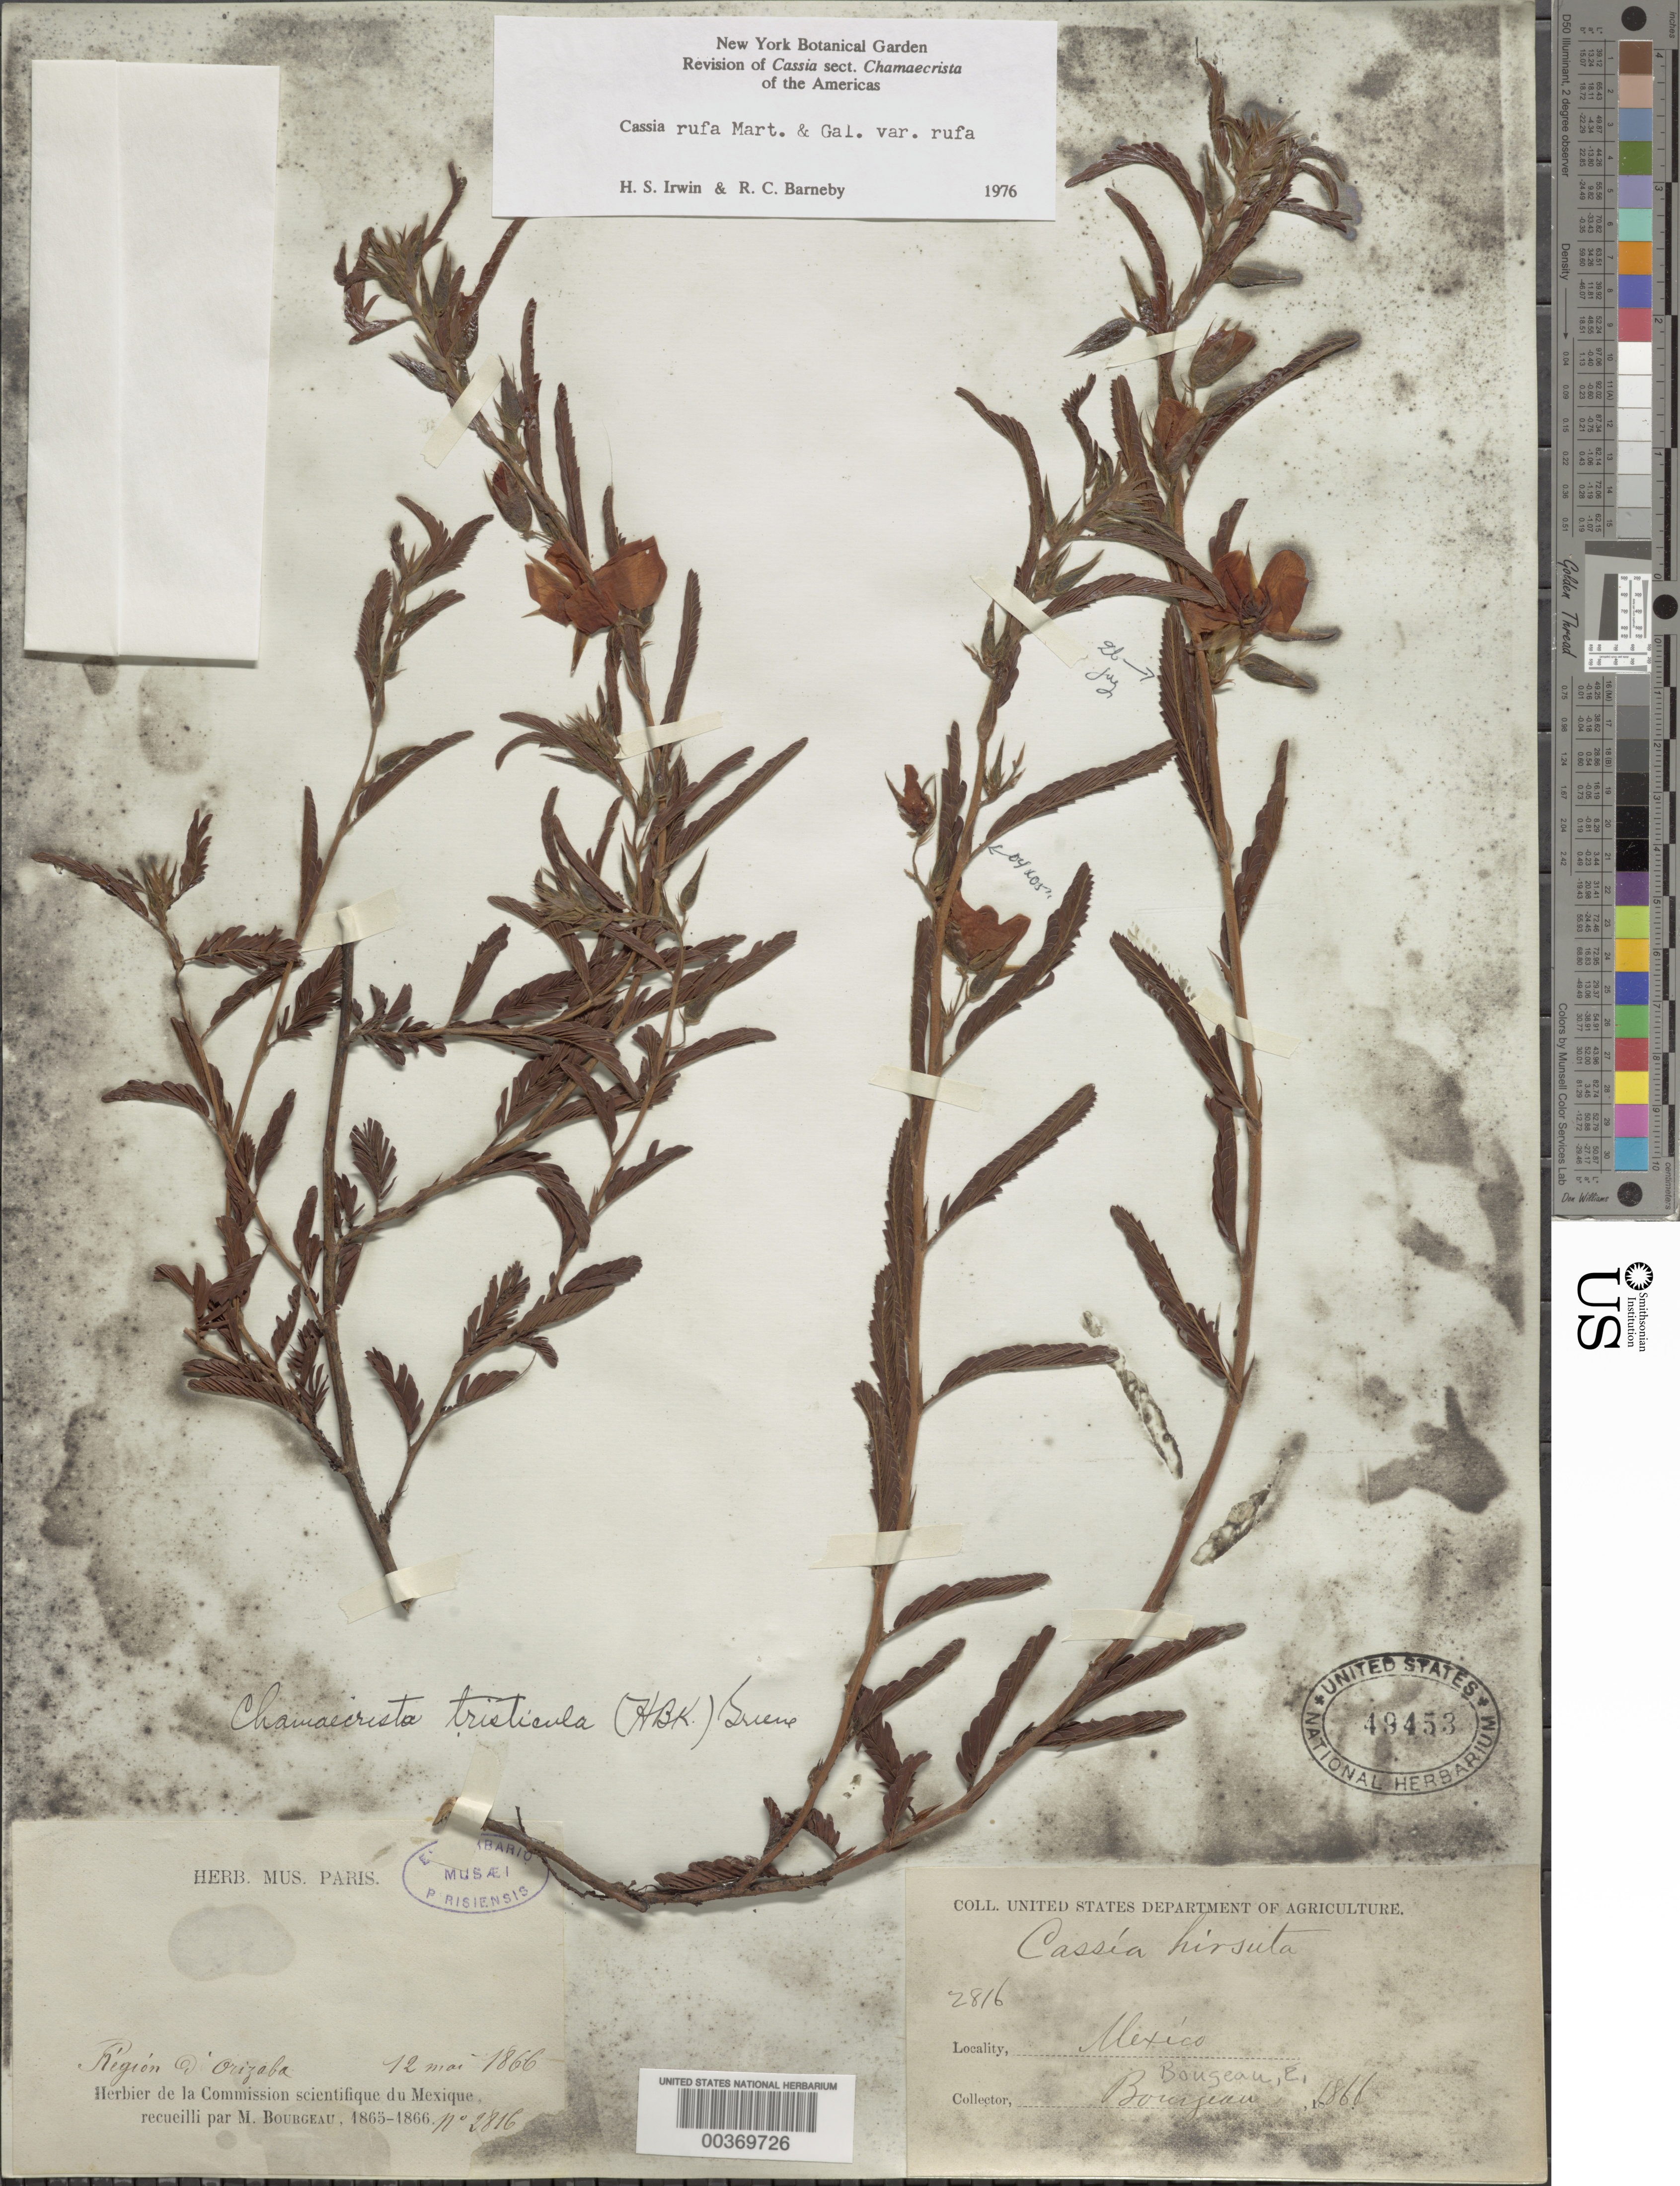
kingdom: Plantae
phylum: Tracheophyta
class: Magnoliopsida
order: Fabales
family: Fabaceae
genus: Chamaecrista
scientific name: Chamaecrista rufa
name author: Britton & Rose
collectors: E. Bougeau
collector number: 2816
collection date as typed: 12 Mar 1866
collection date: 1866-03-12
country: Mexico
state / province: Michoacán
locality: Region Orizaba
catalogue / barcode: US 49453